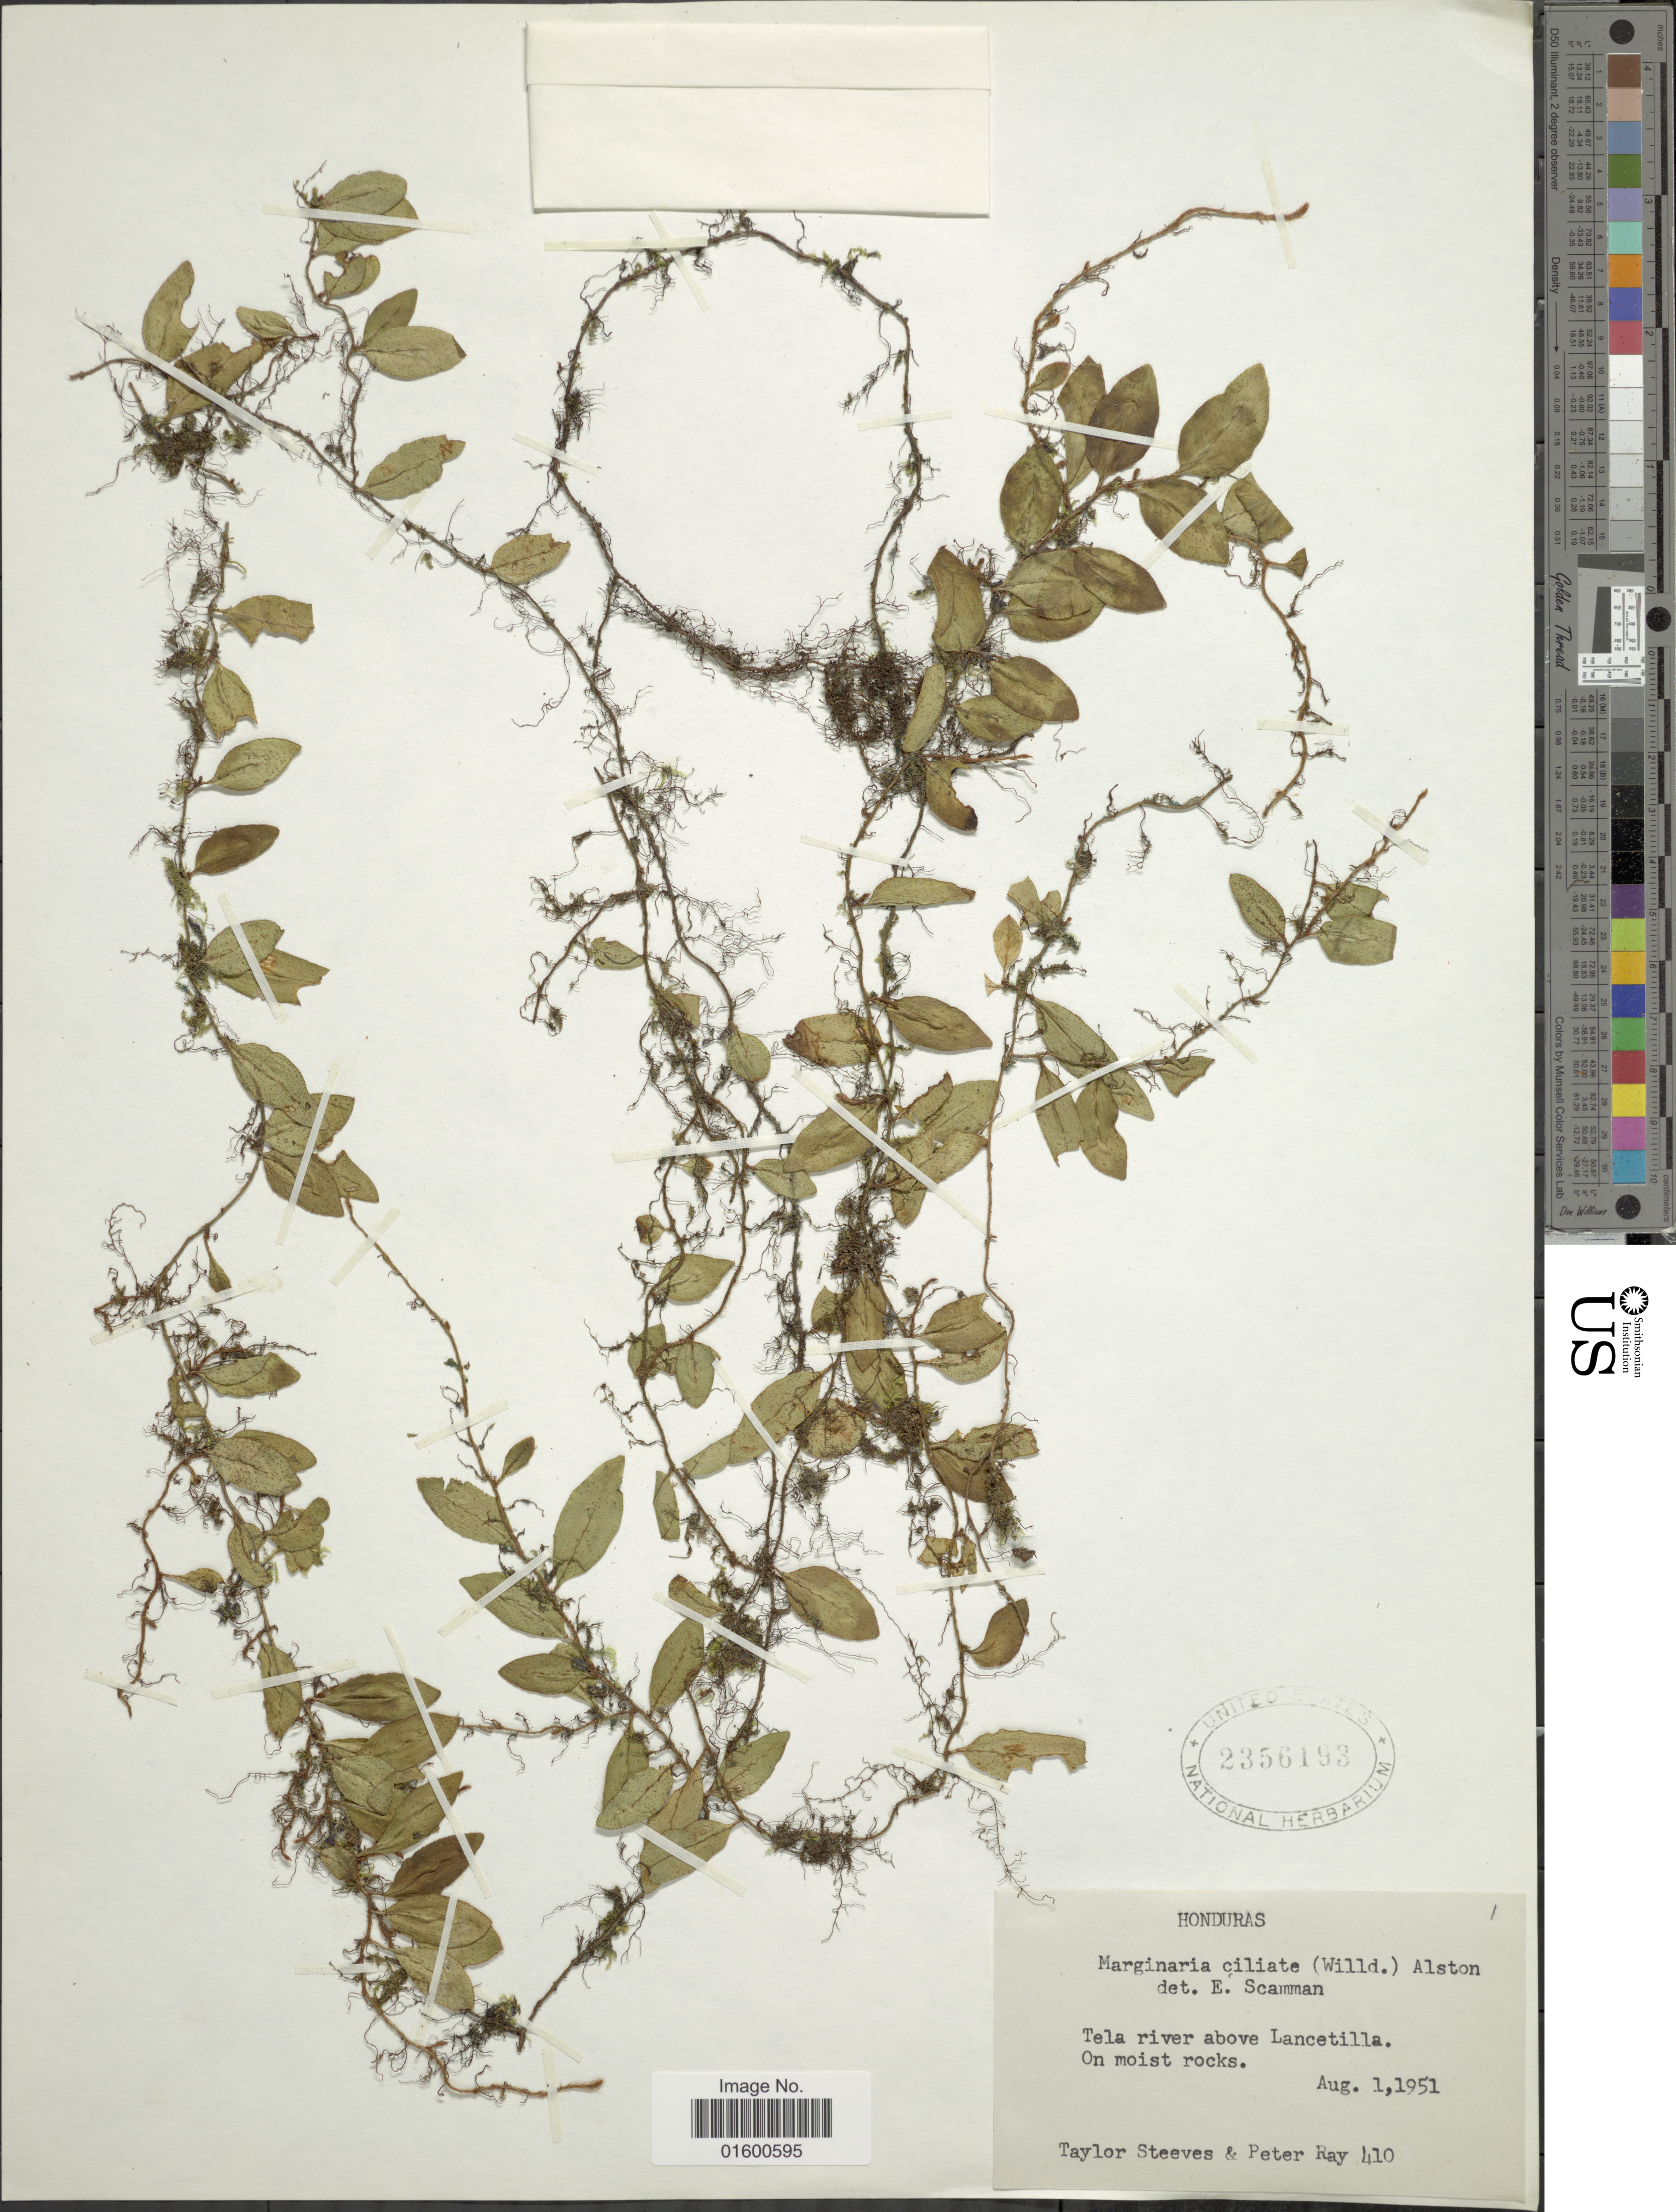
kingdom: Plantae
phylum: Tracheophyta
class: Polypodiopsida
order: Polypodiales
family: Polypodiaceae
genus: Microgramma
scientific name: Microgramma reptans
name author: (Cav.) A.R. Sm.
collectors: T. Steeves & P. Ray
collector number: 410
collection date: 1951-08-01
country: Honduras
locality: Tela river above Lancetilla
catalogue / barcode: US 2356193